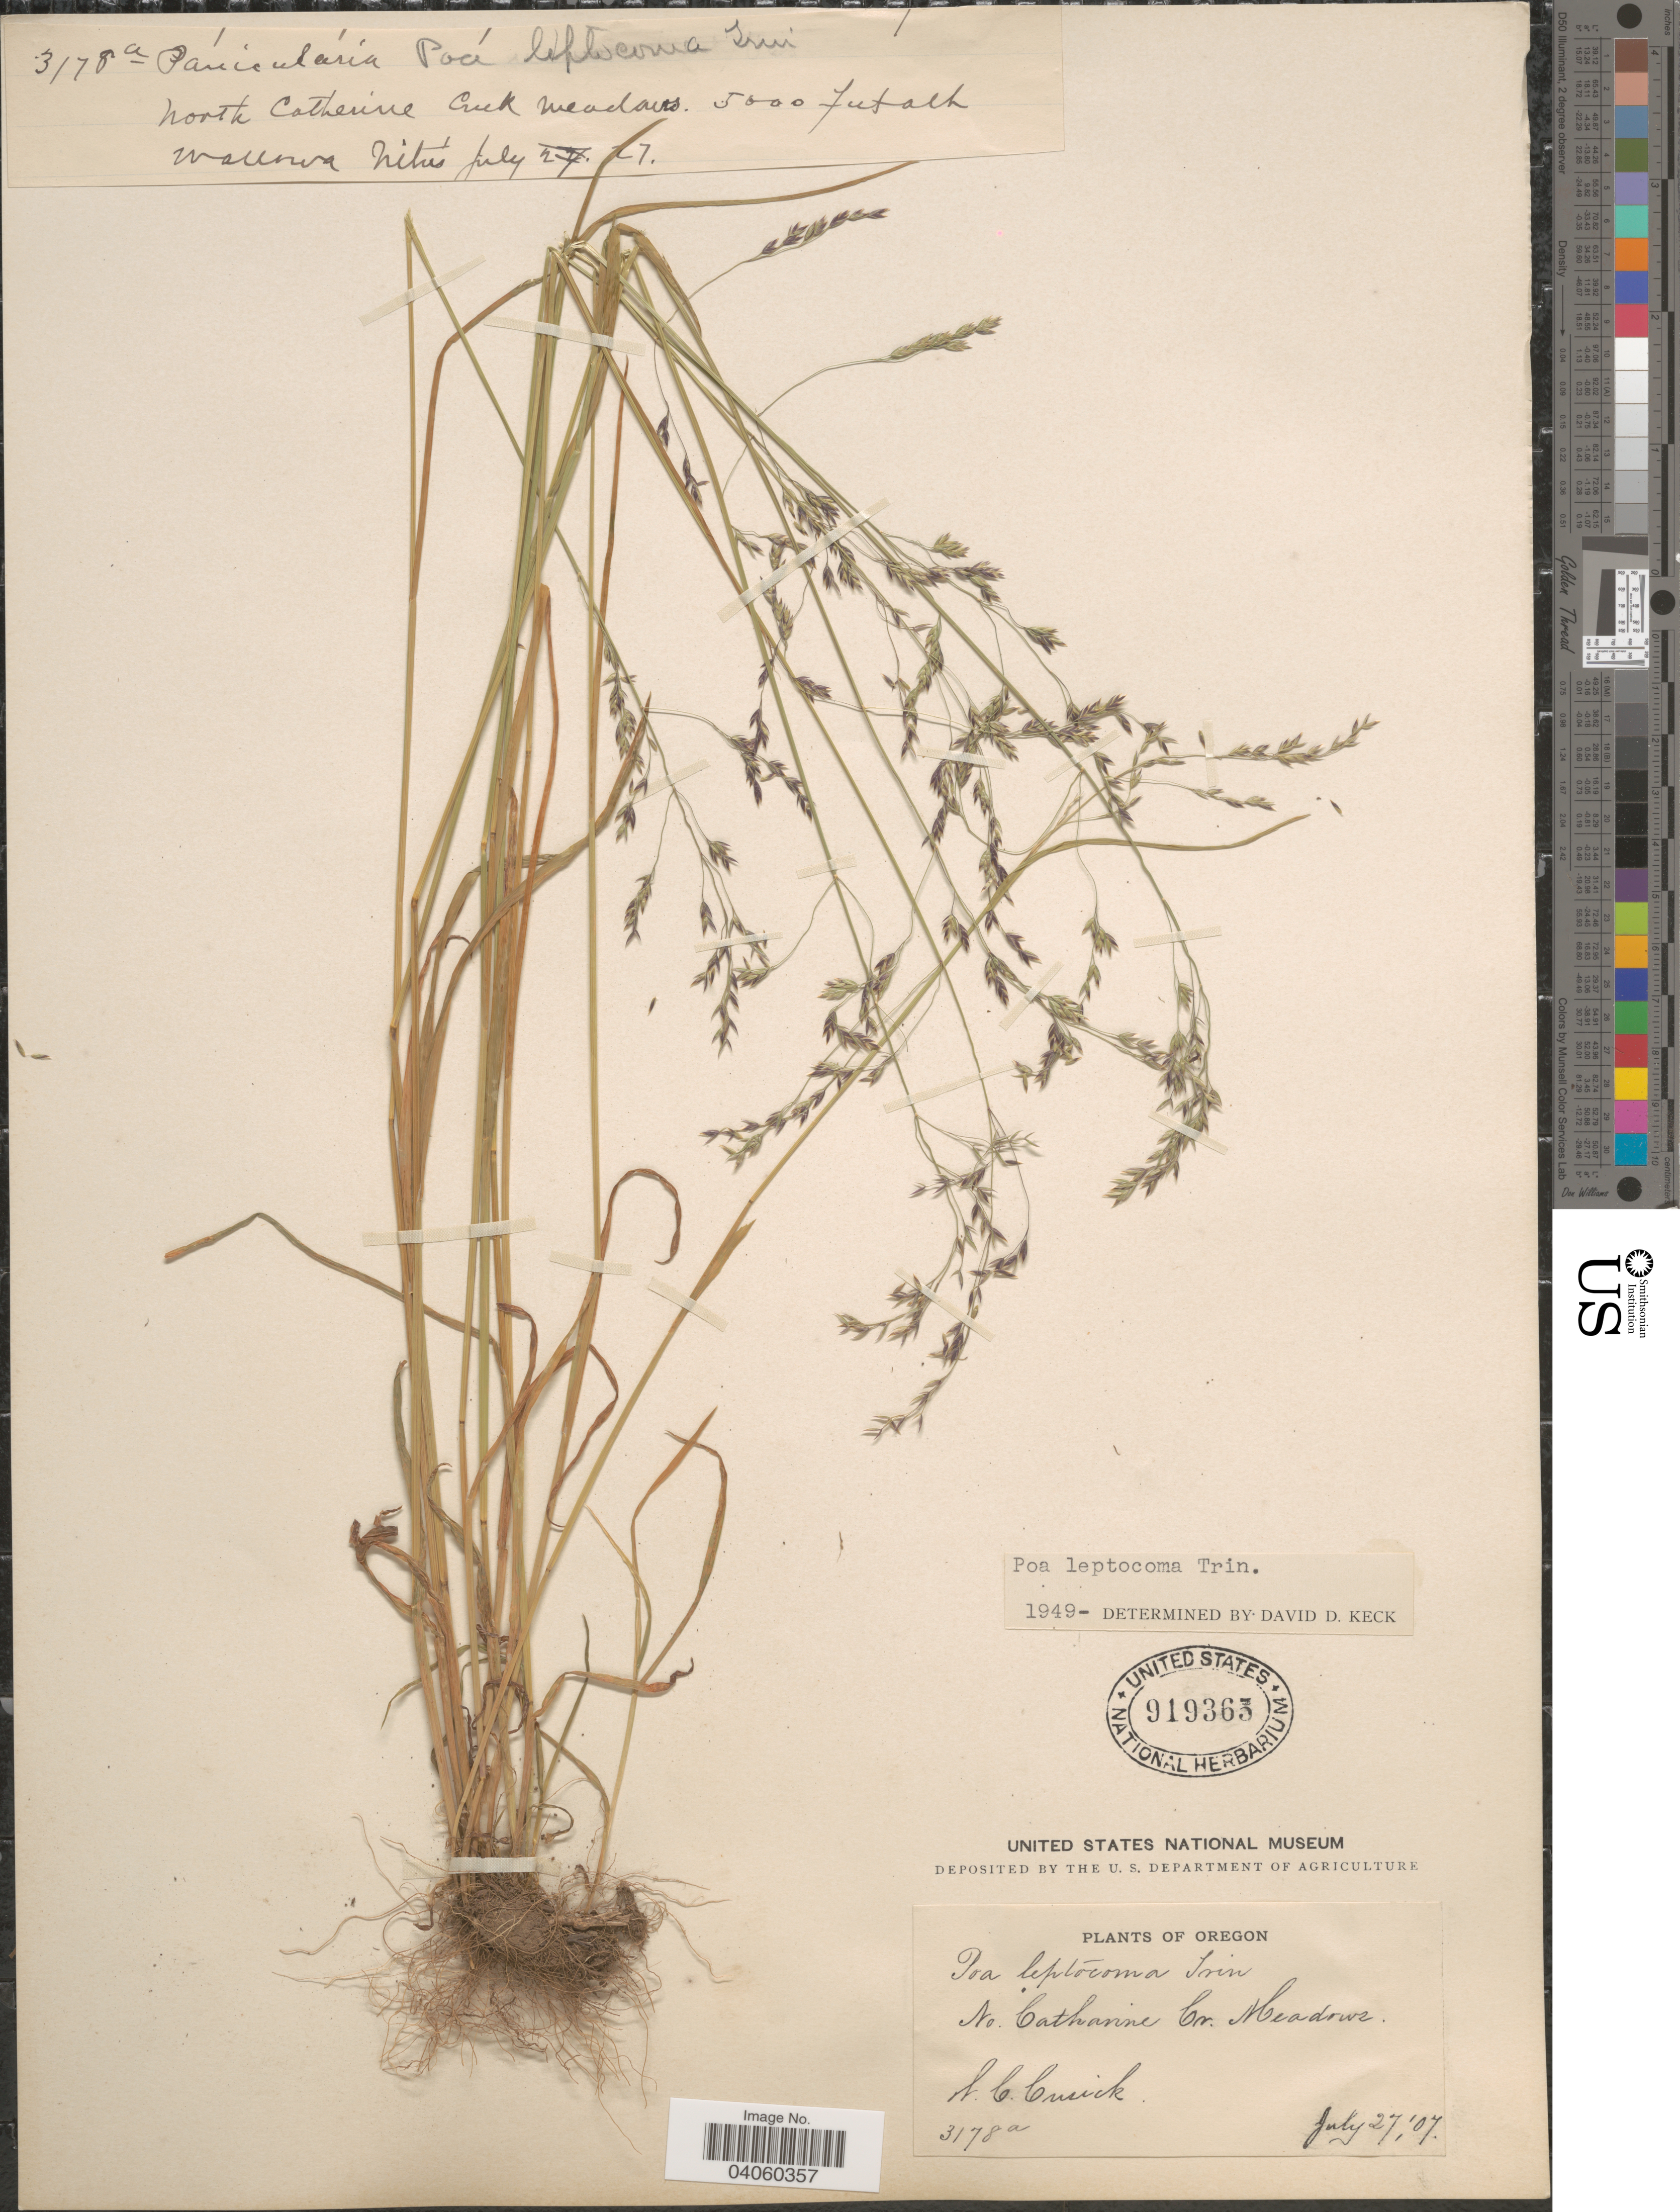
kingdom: Plantae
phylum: Tracheophyta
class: Liliopsida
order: Poales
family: Poaceae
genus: Poa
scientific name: Poa leptocoma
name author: Trin.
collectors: W. C. Cusick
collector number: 3178a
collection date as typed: Transcribed d/m/y: 27/7/7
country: United States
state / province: Oregon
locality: No. Catharine Cr. Meadows. North Catherine Creek Meadows. Wallowa Mtns.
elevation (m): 1524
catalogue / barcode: US 919365